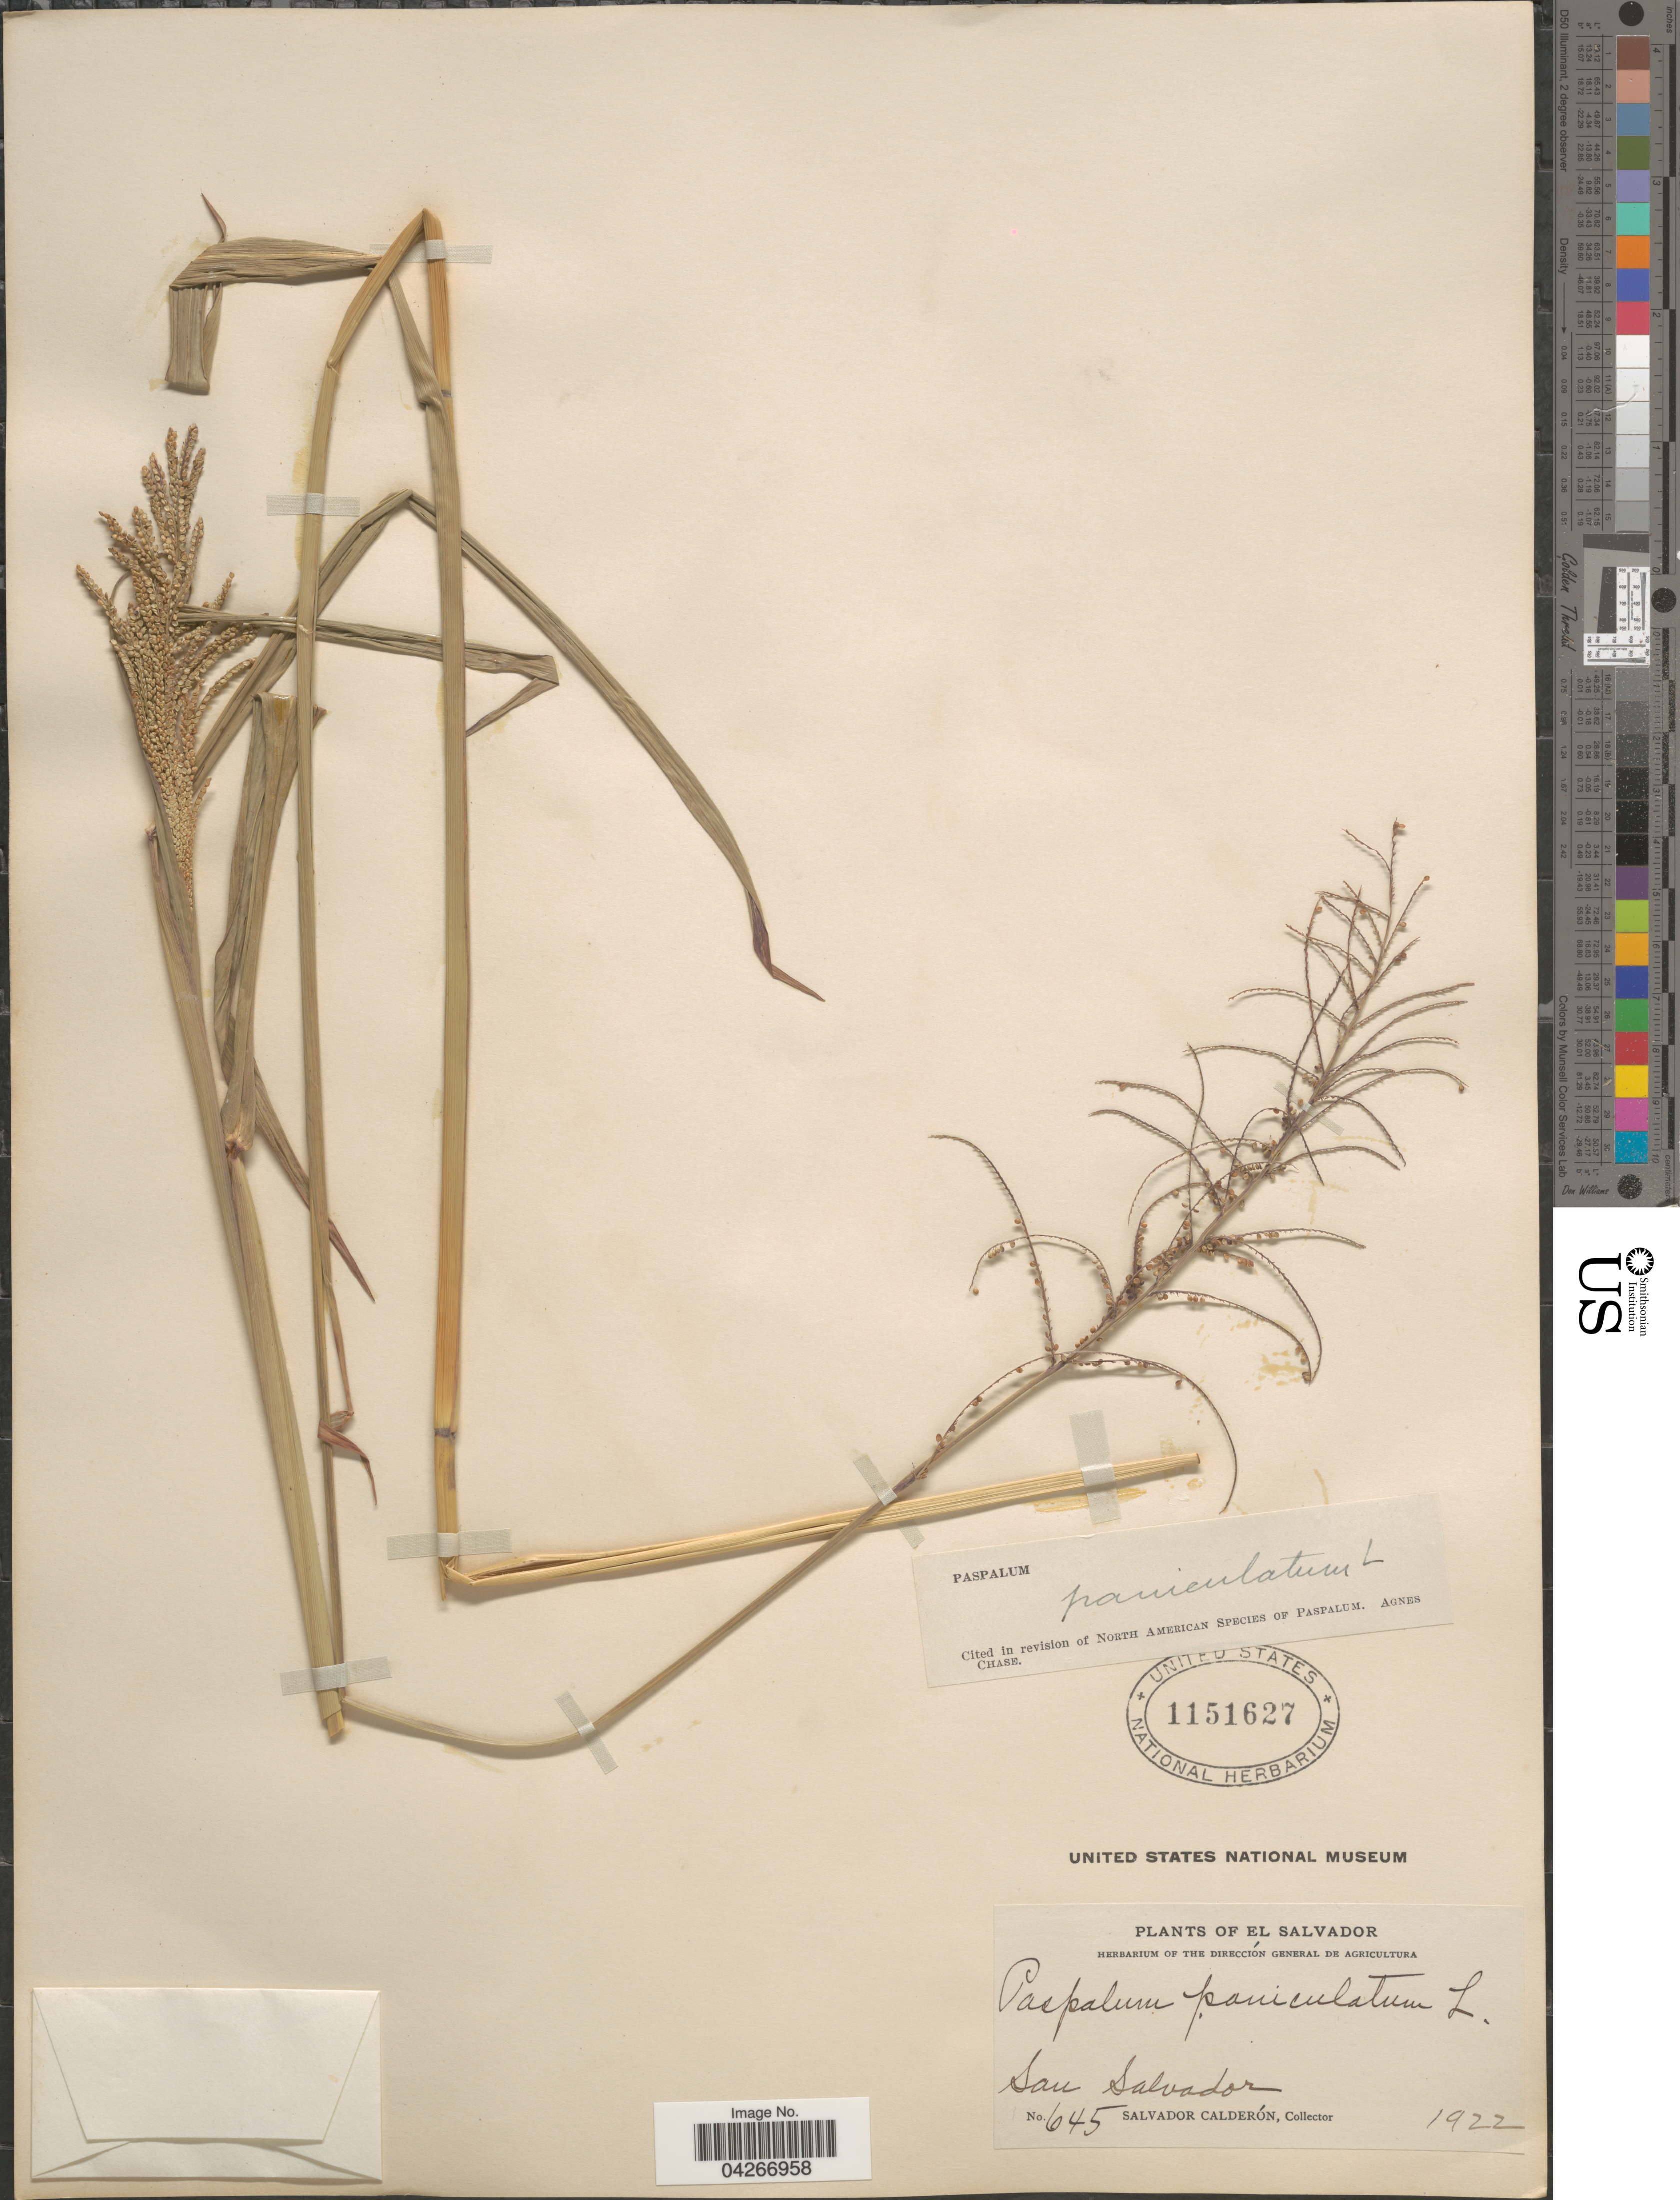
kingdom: Plantae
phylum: Tracheophyta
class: Liliopsida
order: Poales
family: Poaceae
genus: Paspalum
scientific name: Paspalum paniculatum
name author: L.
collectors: S. Calderón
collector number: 645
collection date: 1922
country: El Salvador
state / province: San Salvador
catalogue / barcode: US 1151627